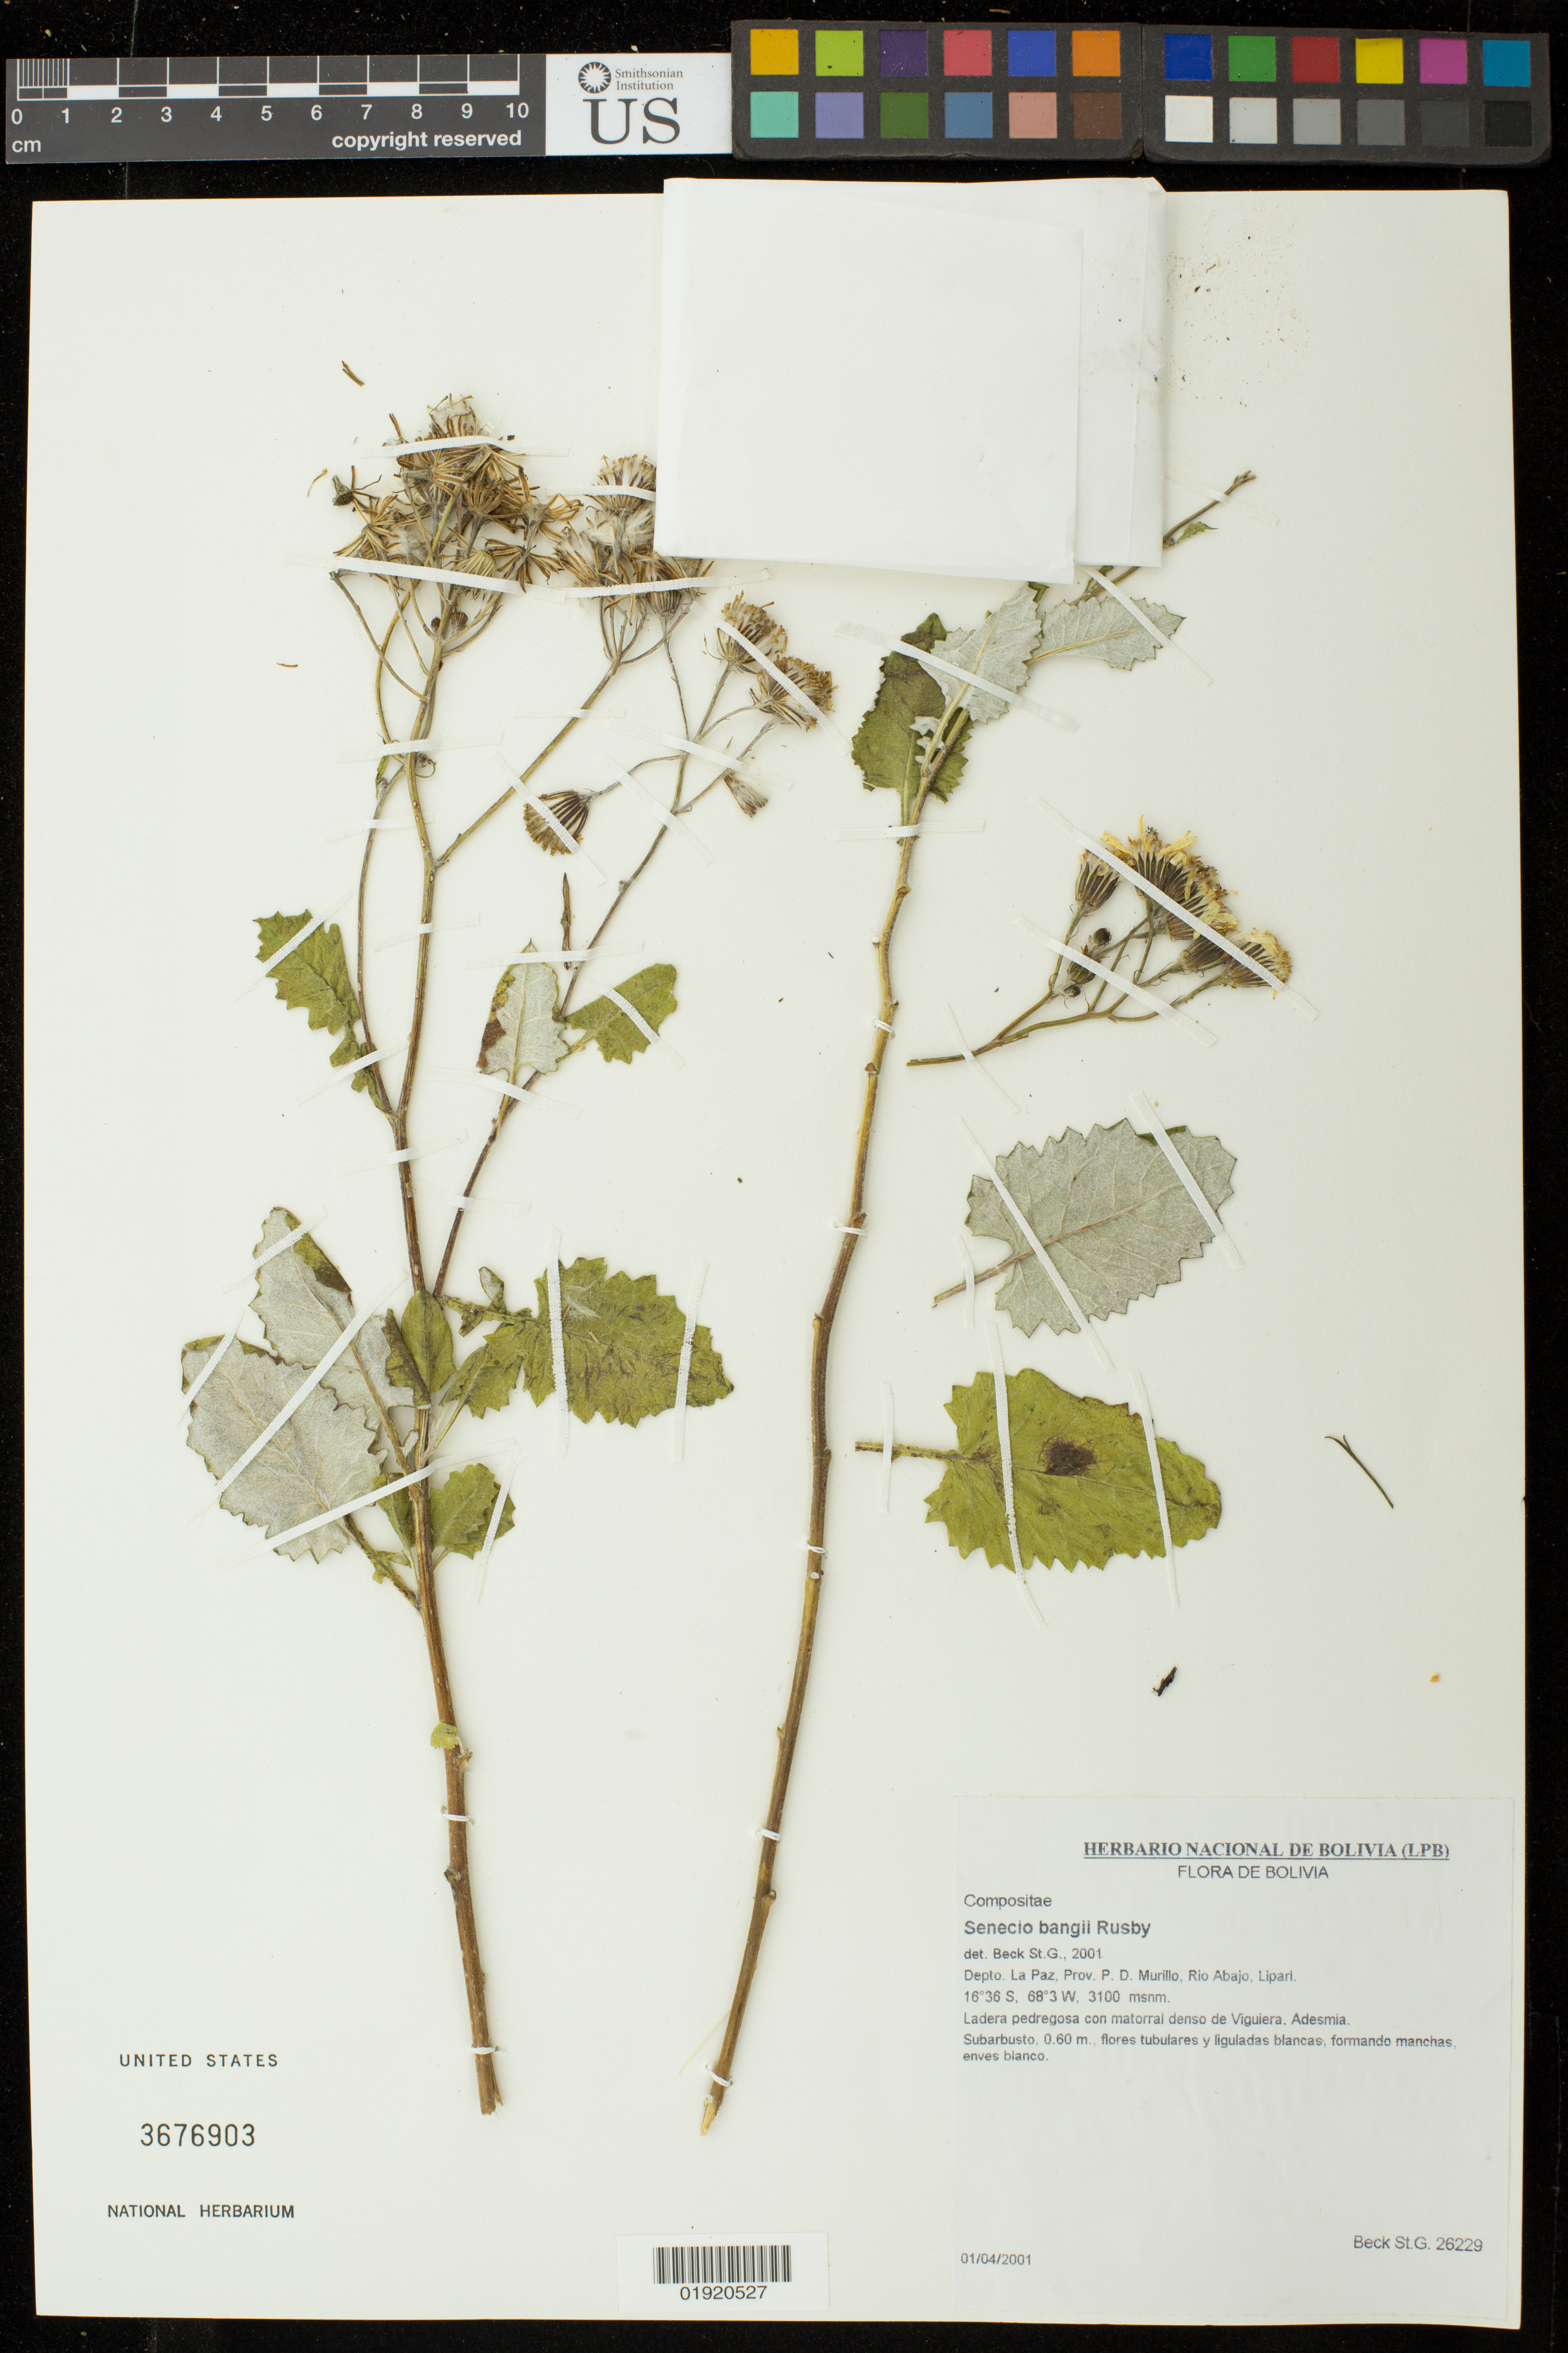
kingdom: Plantae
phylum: Tracheophyta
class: Magnoliopsida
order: Asterales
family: Asteraceae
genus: Senecio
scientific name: Senecio bangii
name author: Rusby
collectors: S. Beck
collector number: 26229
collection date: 2001-04-01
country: Bolivia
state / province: La Paz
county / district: Murillo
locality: La Paz, Prov. P.D. Murillo, Rio Abajo, Lipari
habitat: ladera pedregosa con matorral denso de Viguiera, Adesmia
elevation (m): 3100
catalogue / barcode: US 3676903